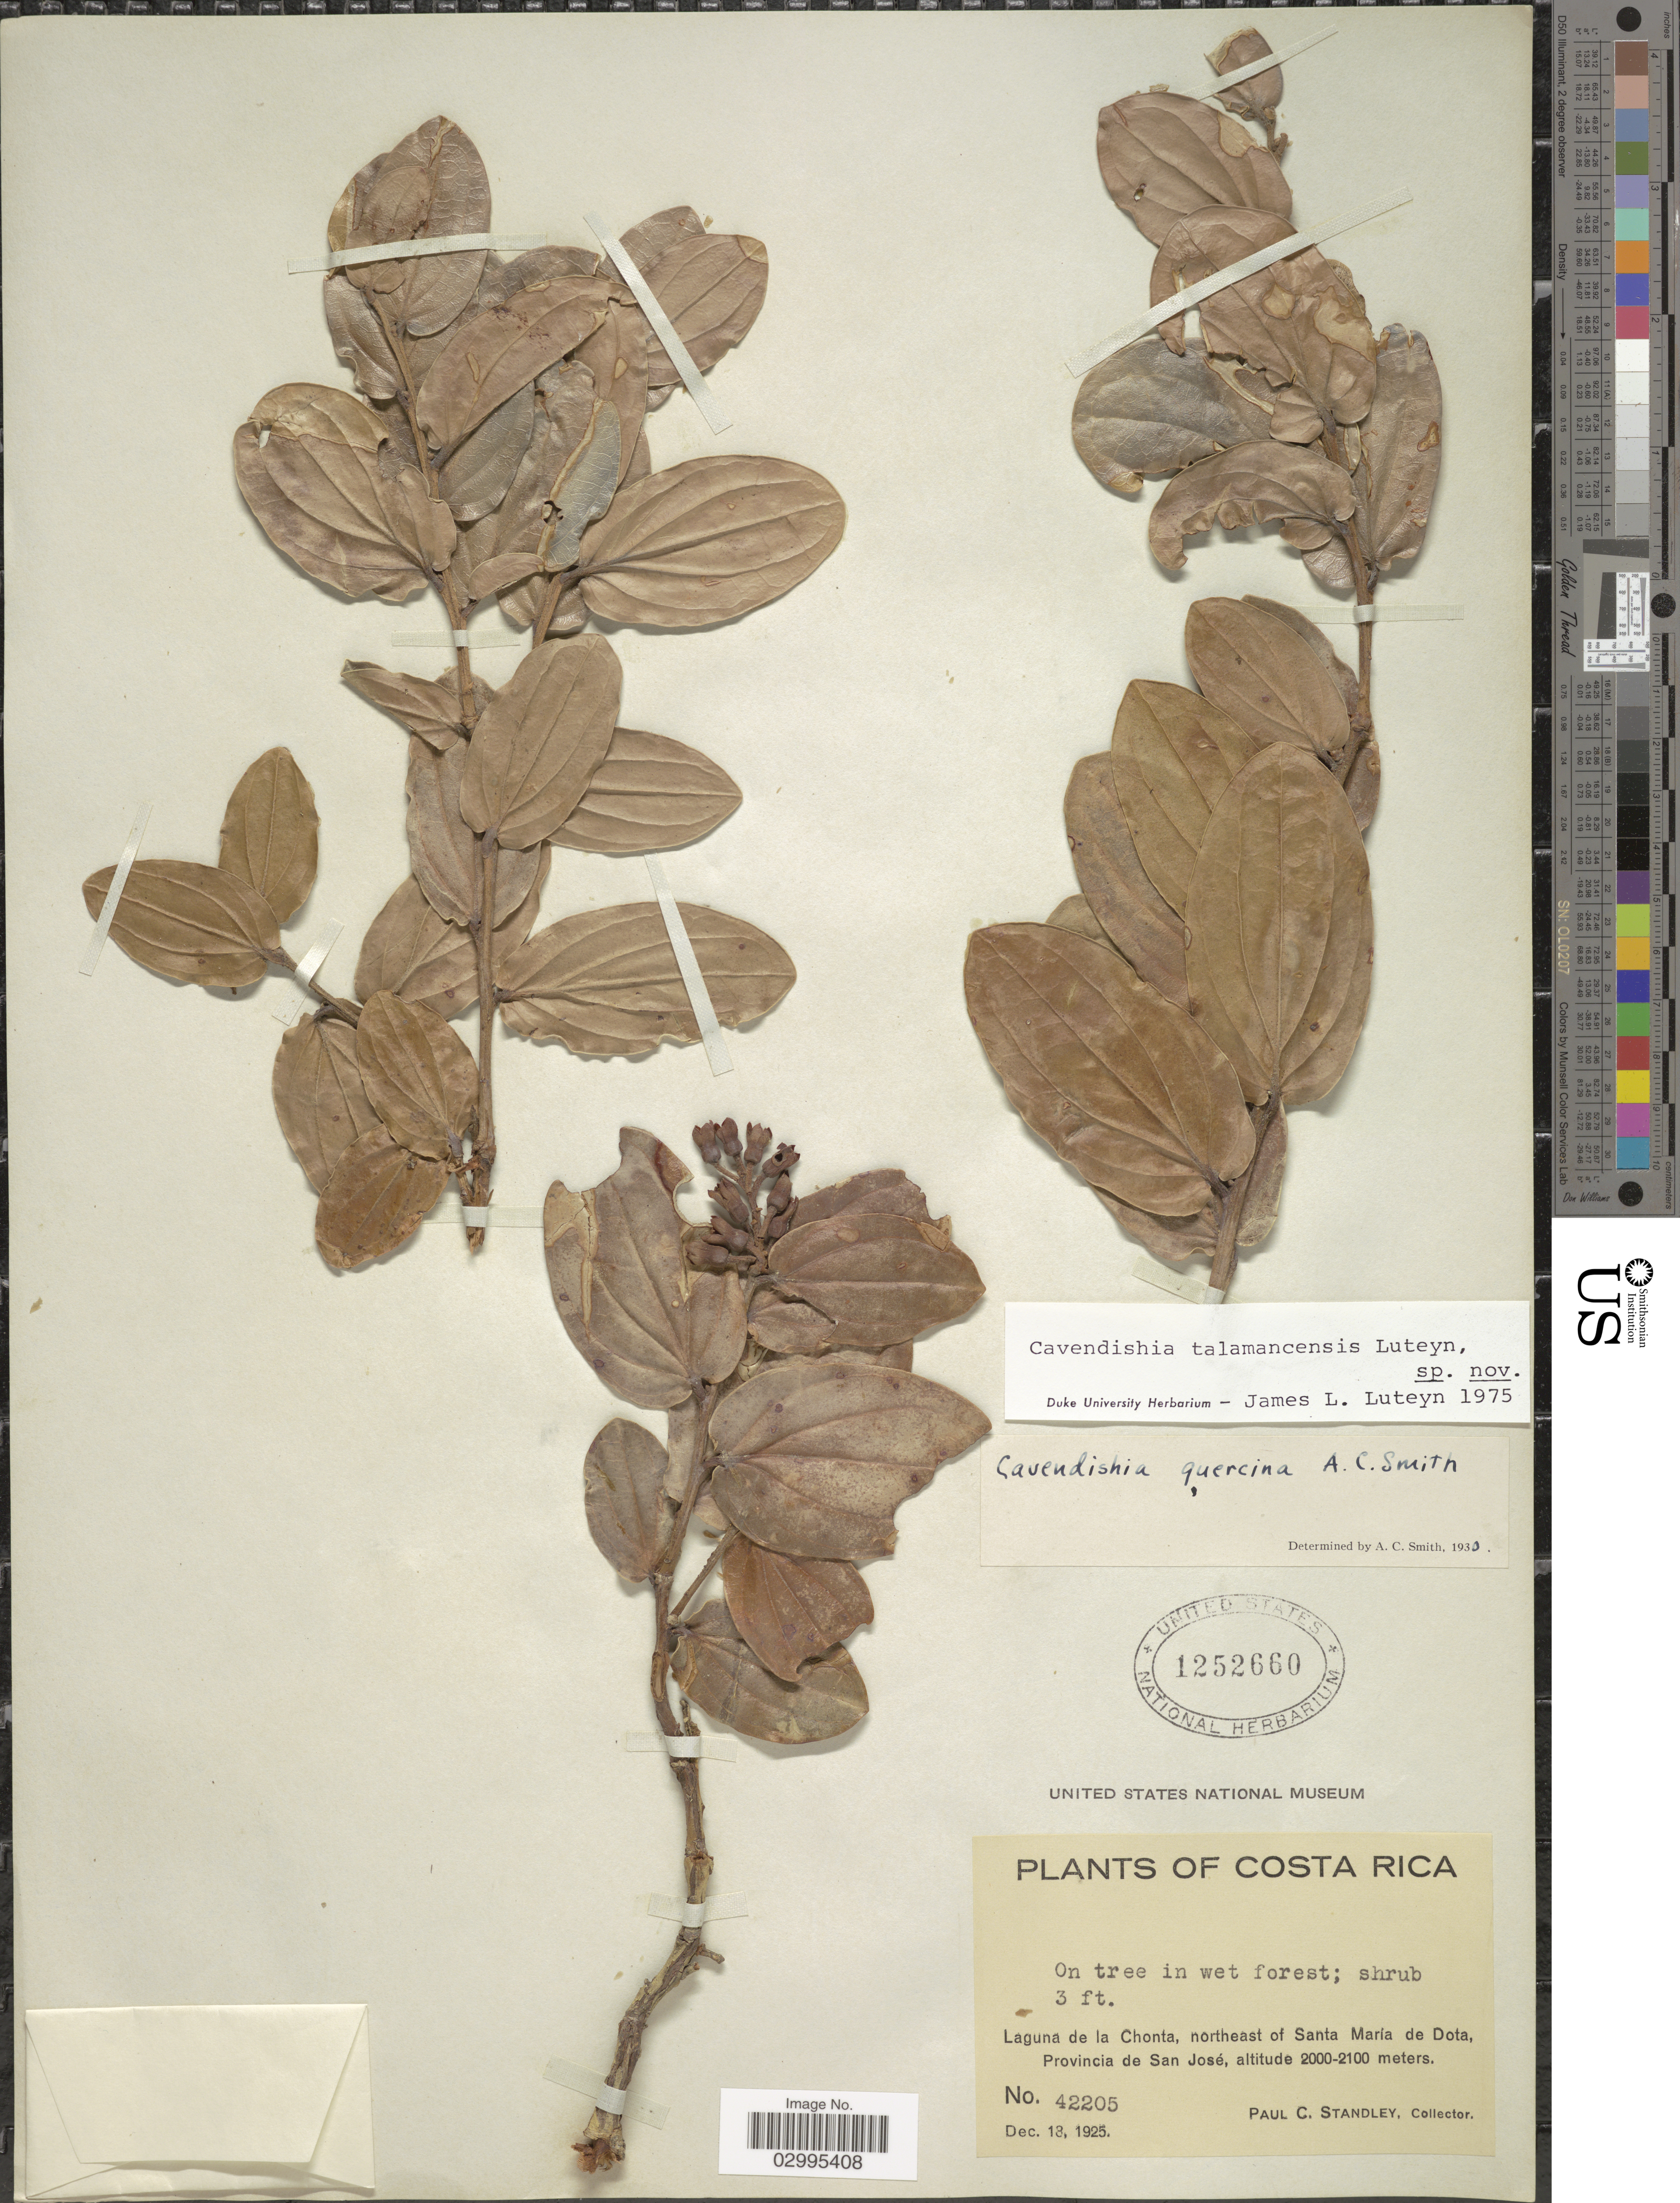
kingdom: Plantae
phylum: Tracheophyta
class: Magnoliopsida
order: Ericales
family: Ericaceae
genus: Cavendishia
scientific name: Cavendishia talamancensis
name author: Luteyn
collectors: P. C. Standley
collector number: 42205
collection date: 1925-12-18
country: Costa Rica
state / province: San José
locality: Laguna de la Chonta, northeast of Santa María de Dota.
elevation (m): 2000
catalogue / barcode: US 1252660